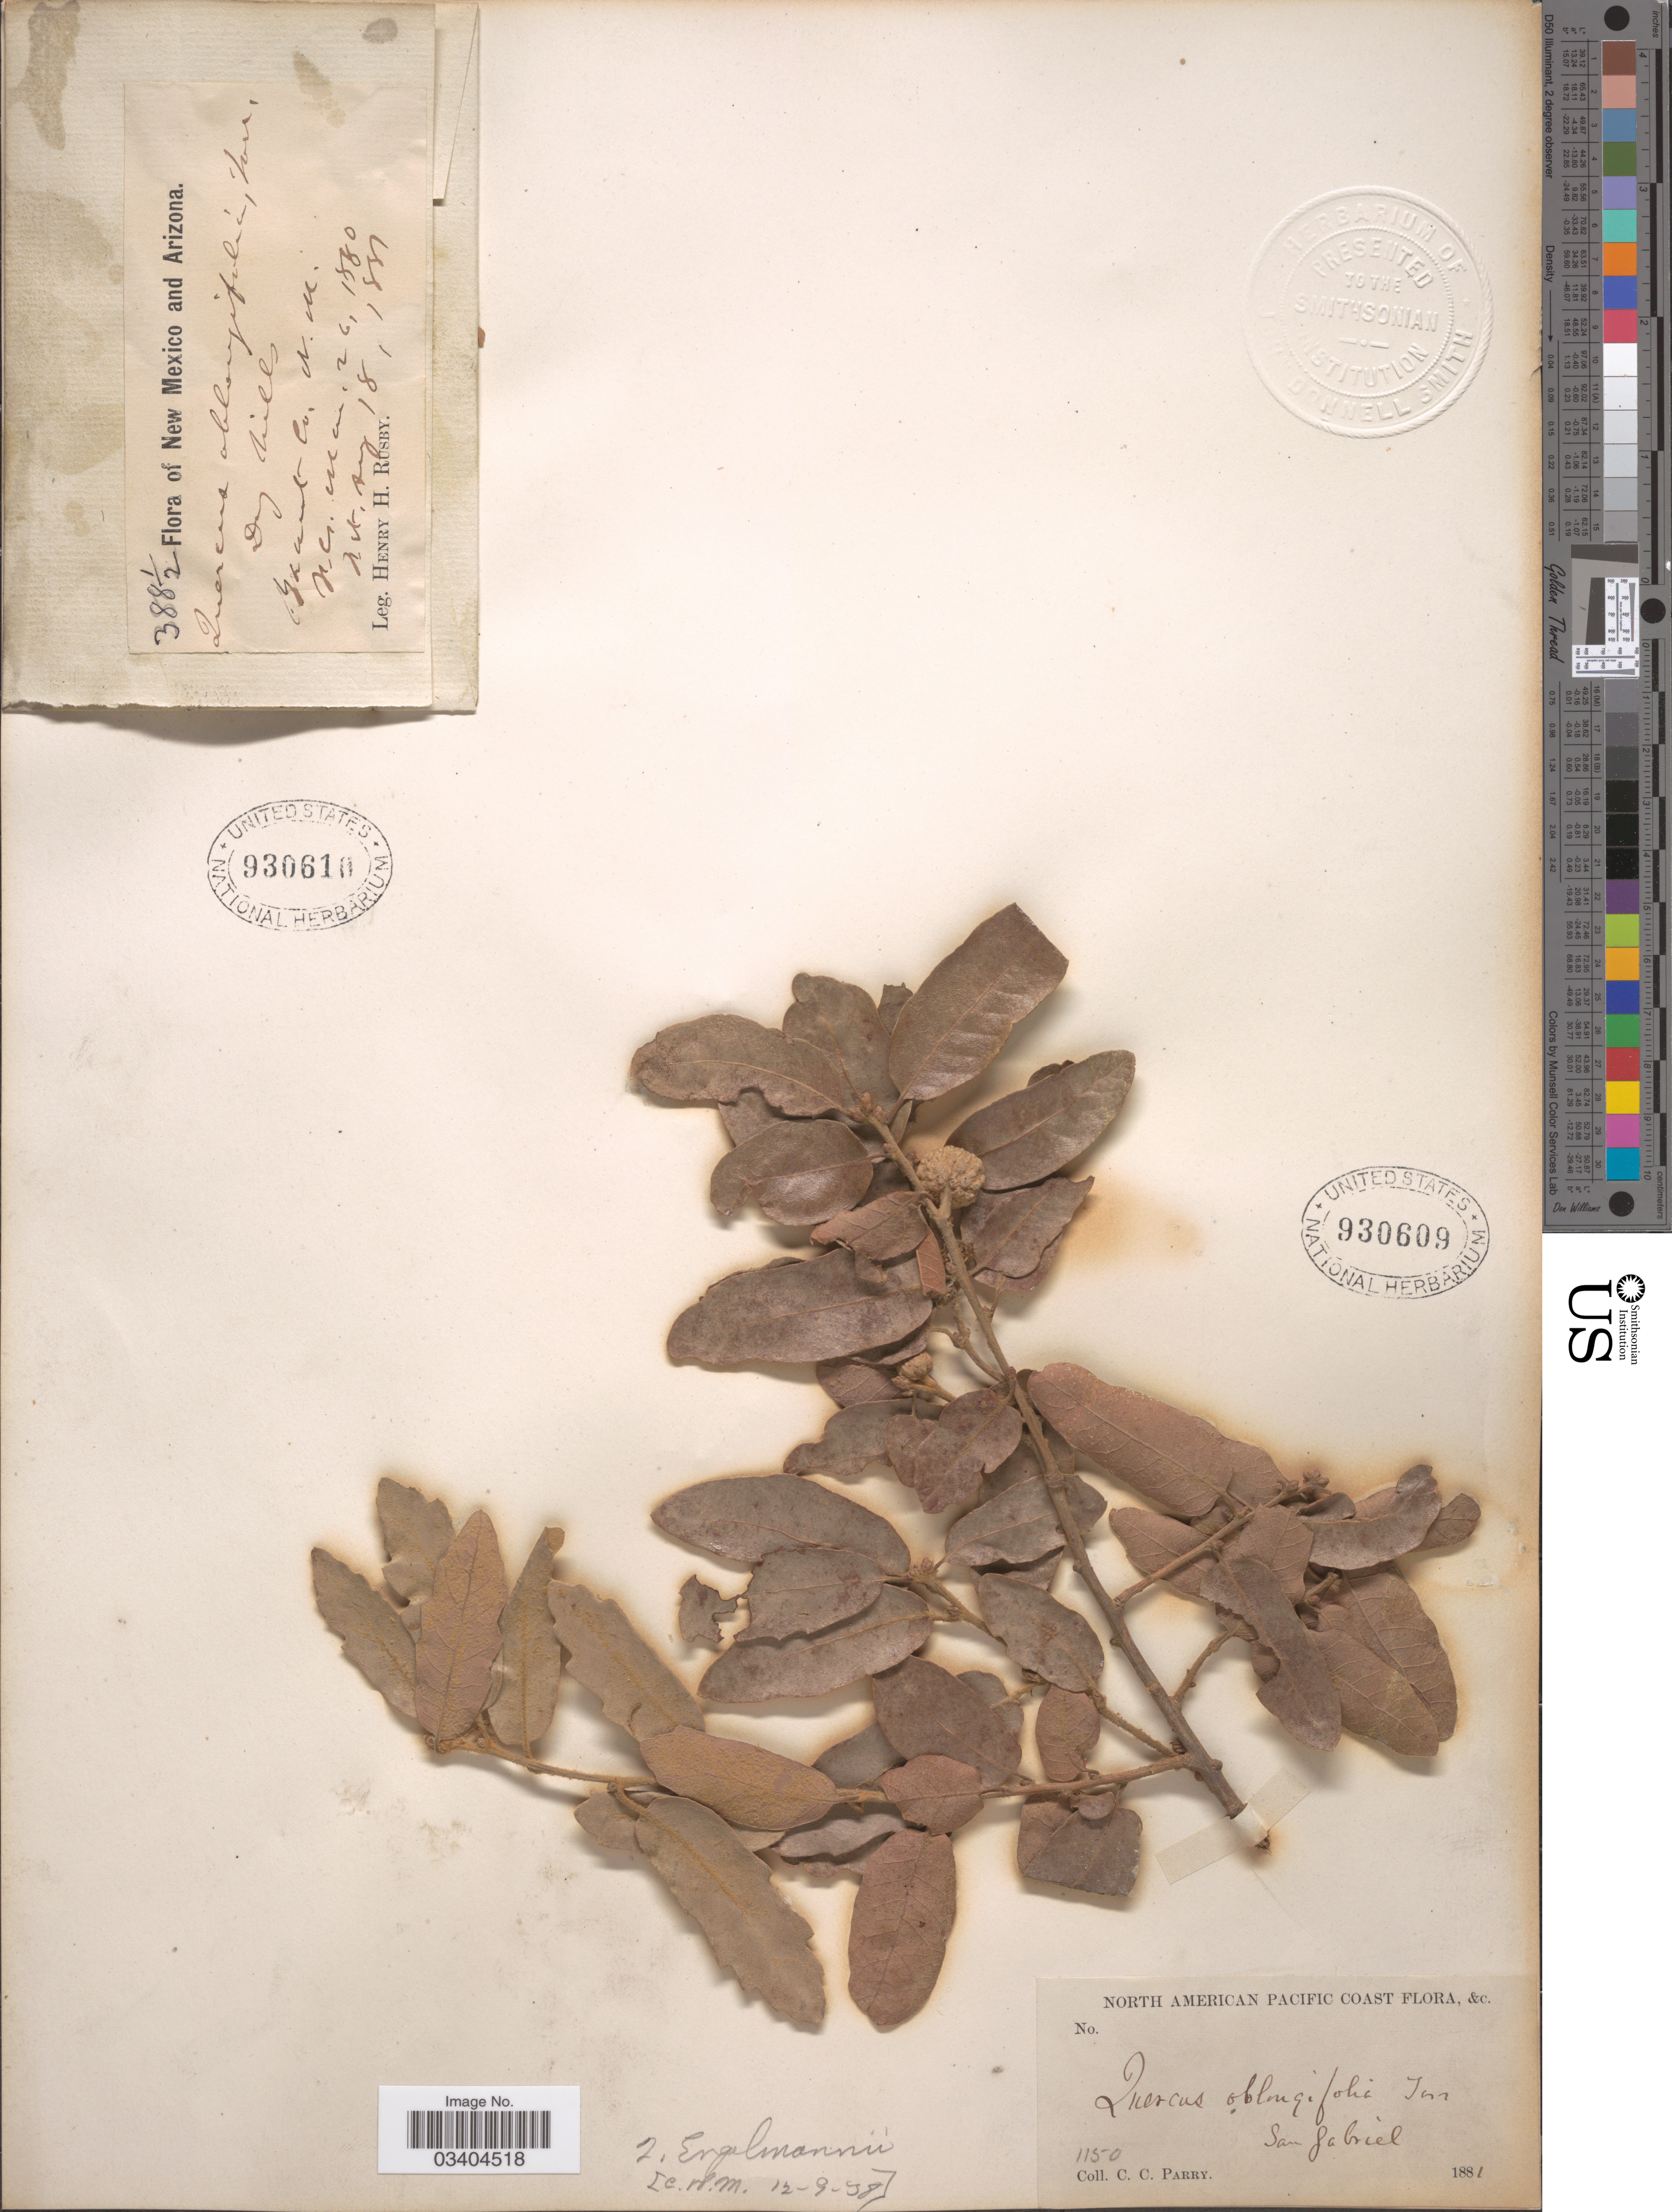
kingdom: Plantae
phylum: Tracheophyta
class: Magnoliopsida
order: Fagales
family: Fagaceae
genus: Quercus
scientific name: Quercus engelmannii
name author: Greene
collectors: C. C. Parry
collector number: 1150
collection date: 1881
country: United States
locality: North American Pacific Coast. San Gabriel.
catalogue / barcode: US 930609